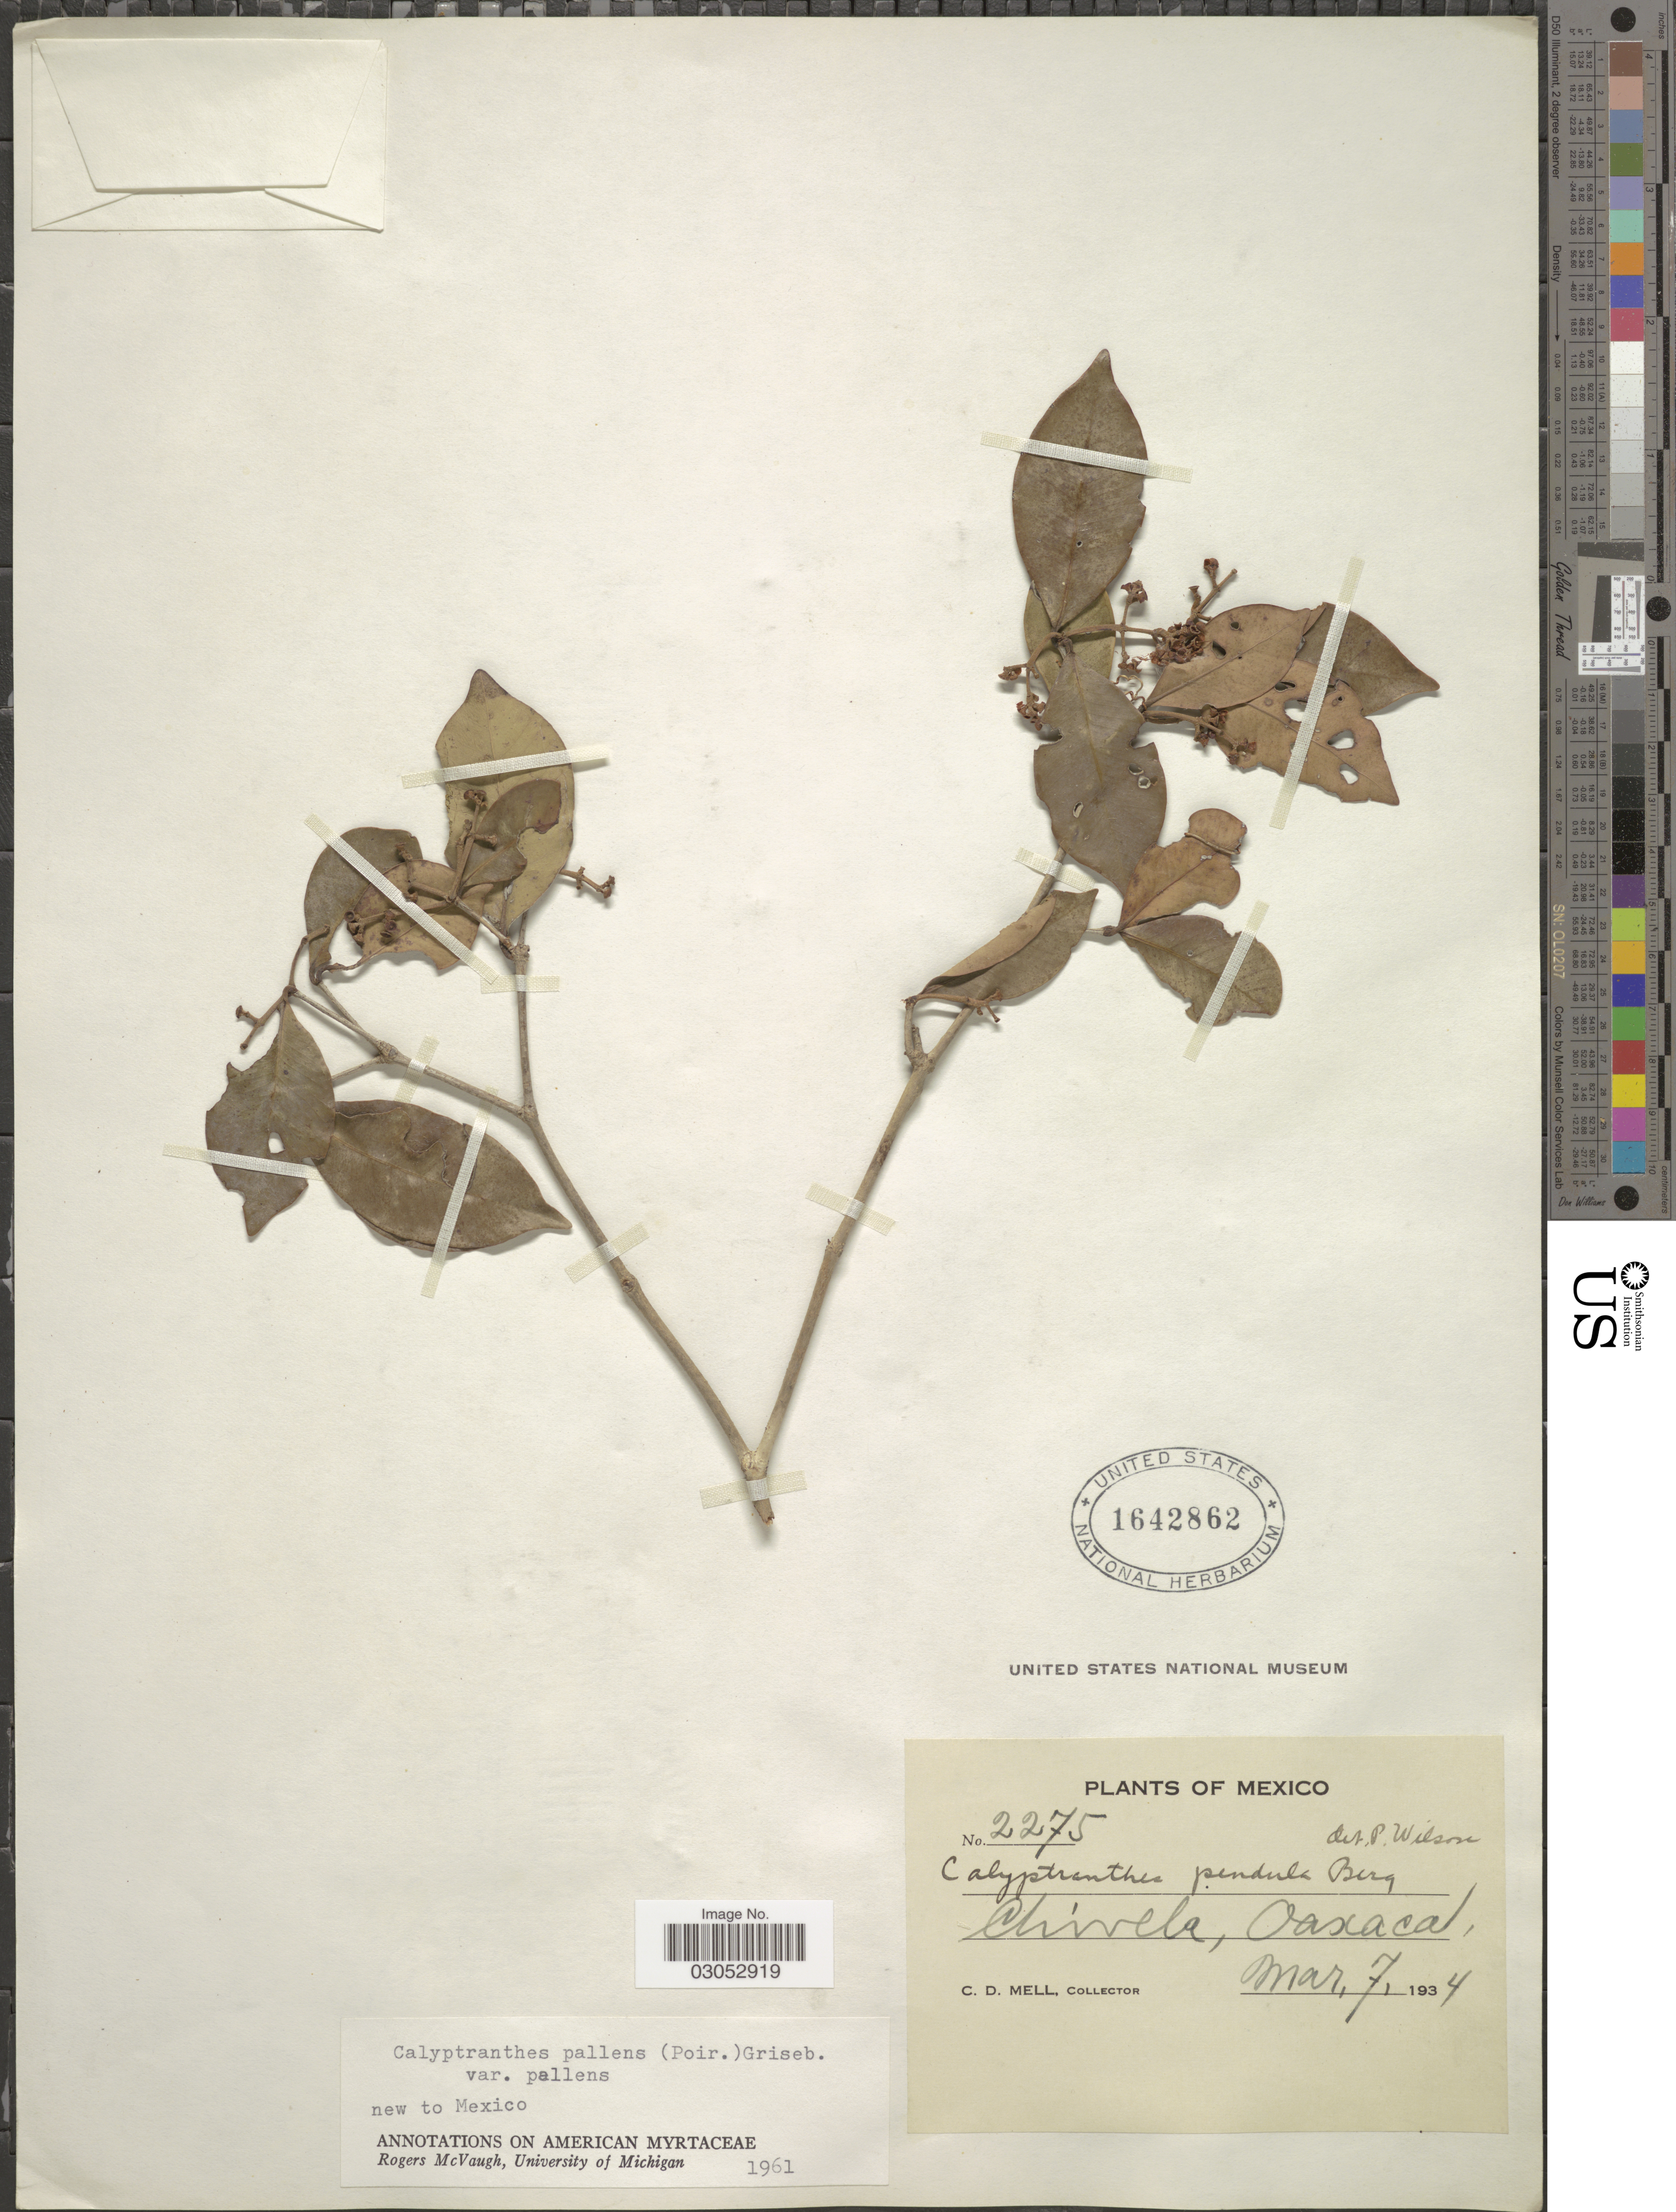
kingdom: Plantae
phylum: Tracheophyta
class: Magnoliopsida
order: Myrtales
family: Myrtaceae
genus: Myrcia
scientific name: Myrcia neopallens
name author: A.R. Lourenço & E. Lucas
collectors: C. D. Mell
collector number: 2275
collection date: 1934-03-07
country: Mexico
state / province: Oaxaca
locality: Chivela.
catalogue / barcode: US 1642862